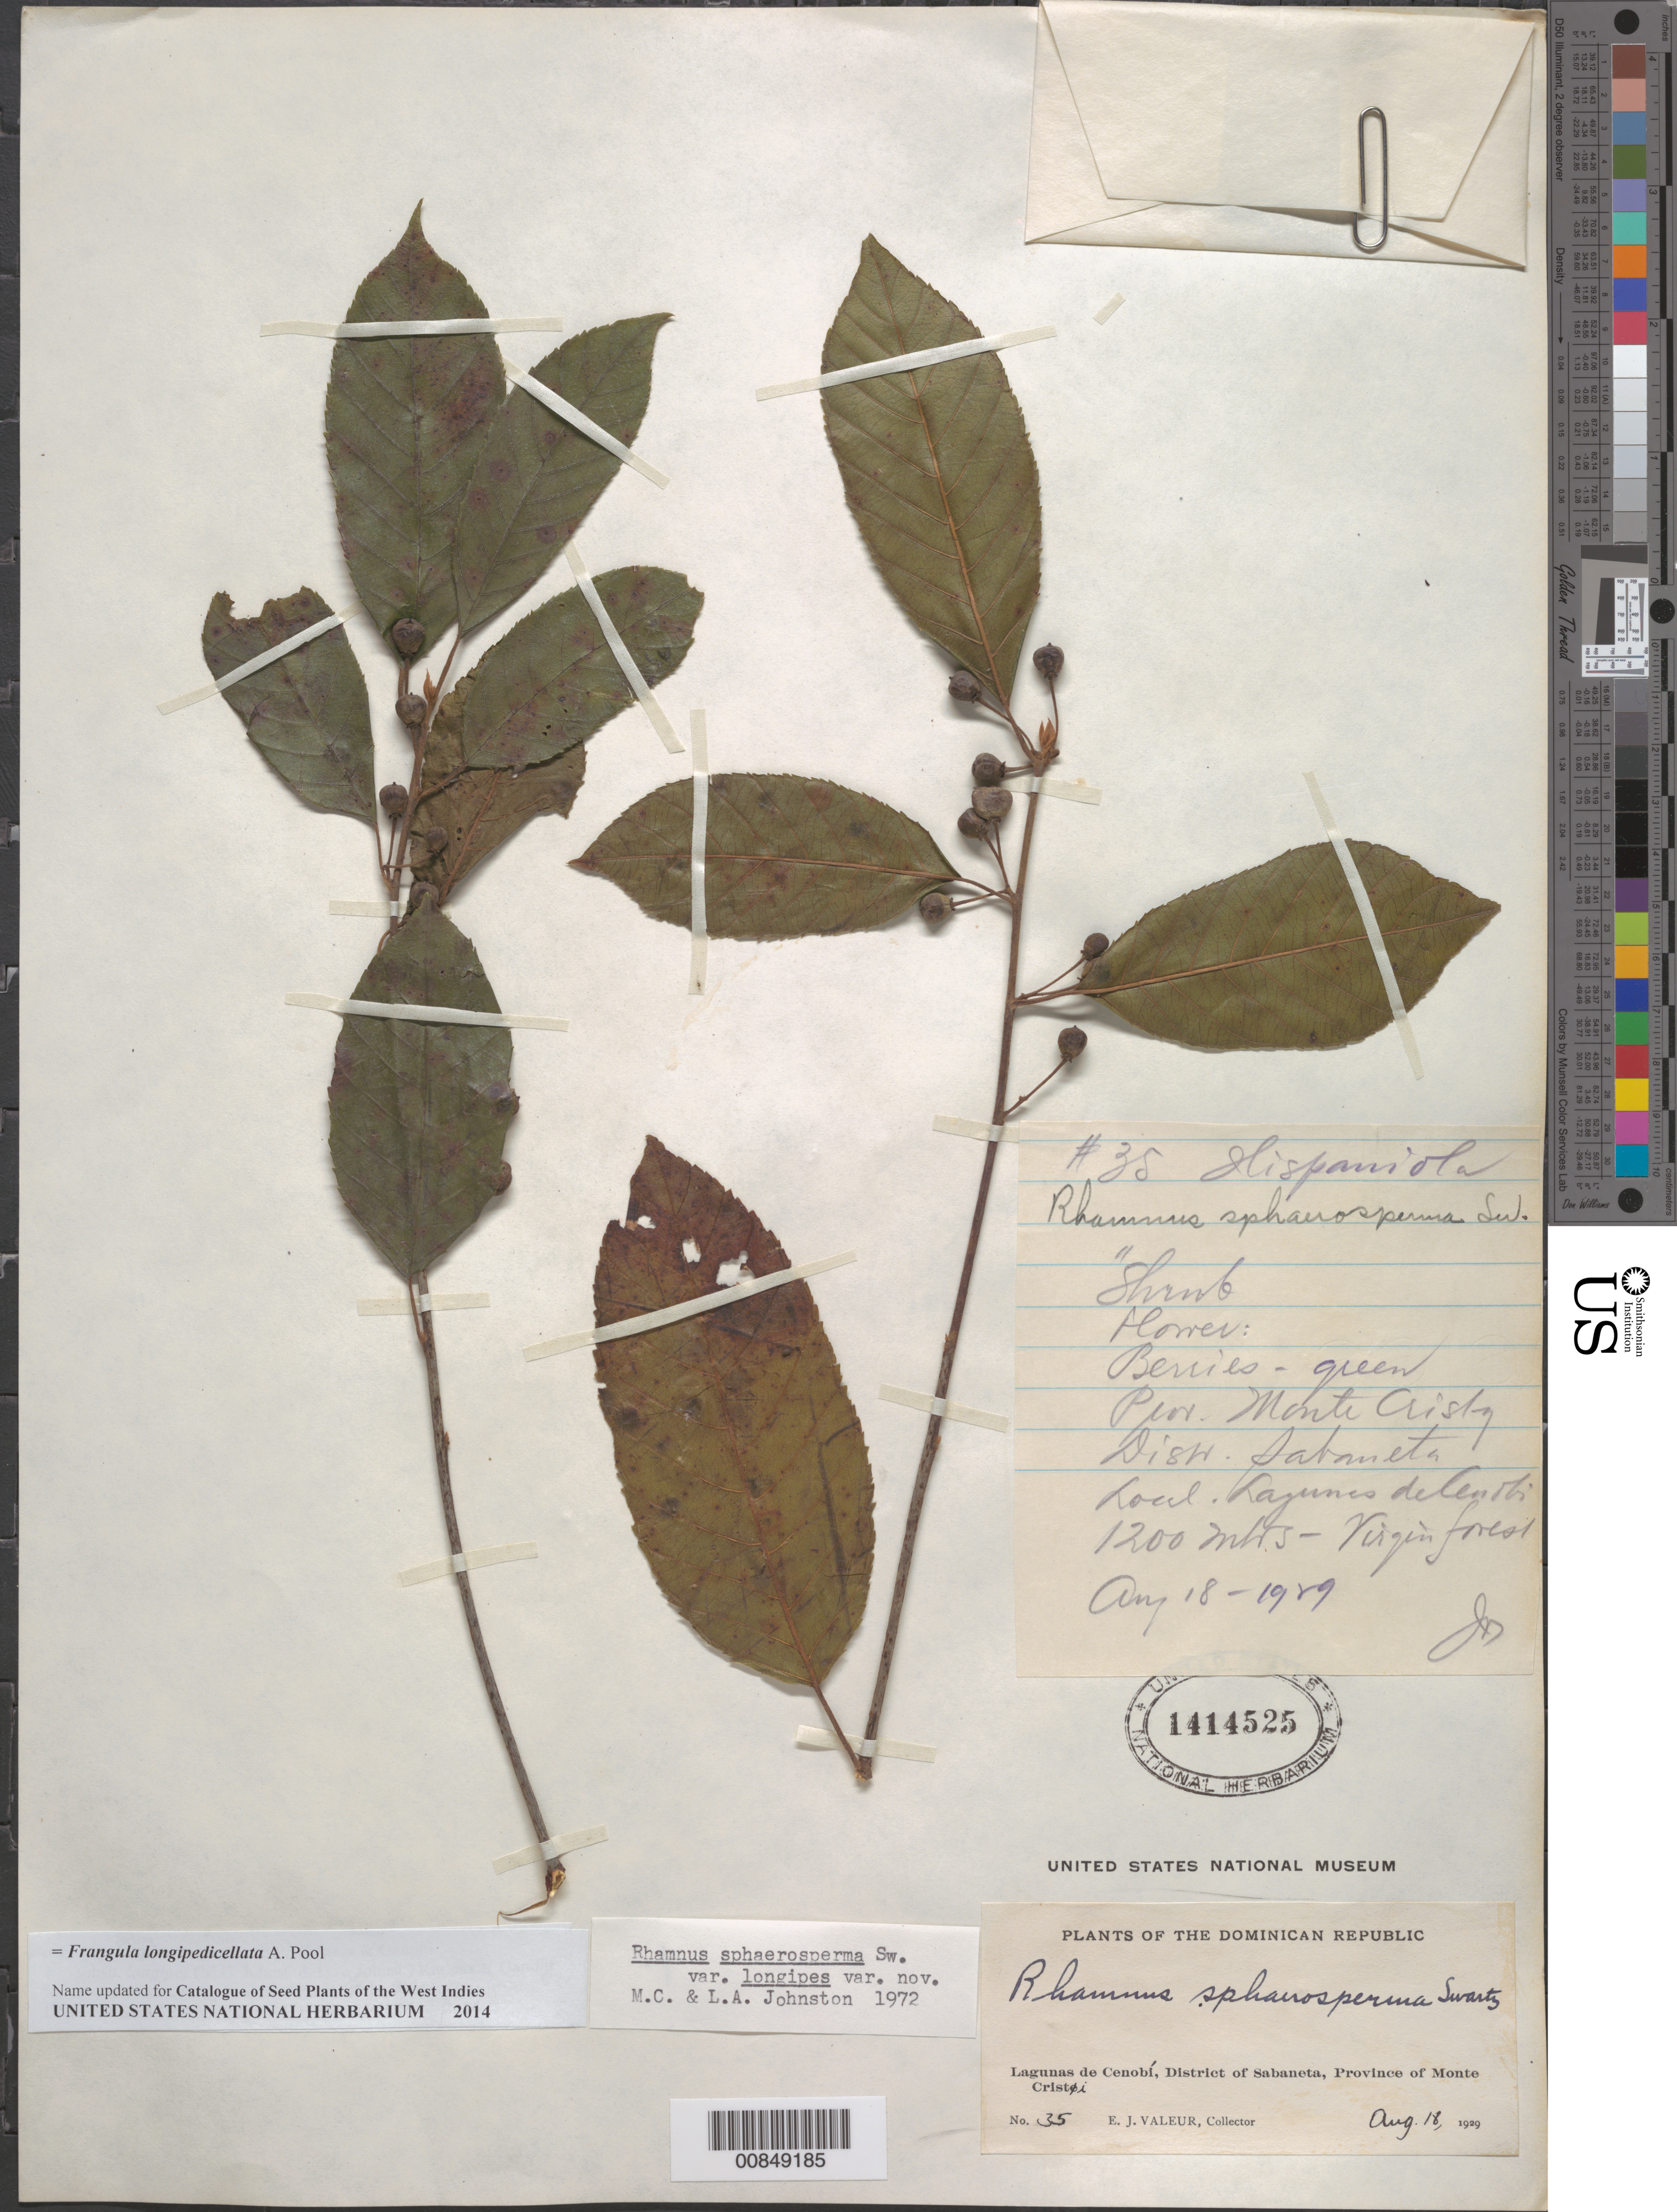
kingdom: Plantae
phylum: Tracheophyta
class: Magnoliopsida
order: Rosales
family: Rhamnaceae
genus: Frangula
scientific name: Frangula longipedicellata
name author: A. Pool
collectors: E. Valeur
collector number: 35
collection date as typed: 18 Aug 1929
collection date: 1929-08-18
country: Dominican Republic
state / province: Monte Cristi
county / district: Sabaneta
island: Hispaniola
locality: Lagunas de Cenobí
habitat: Virgin forest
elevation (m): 1200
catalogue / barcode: US 1414525